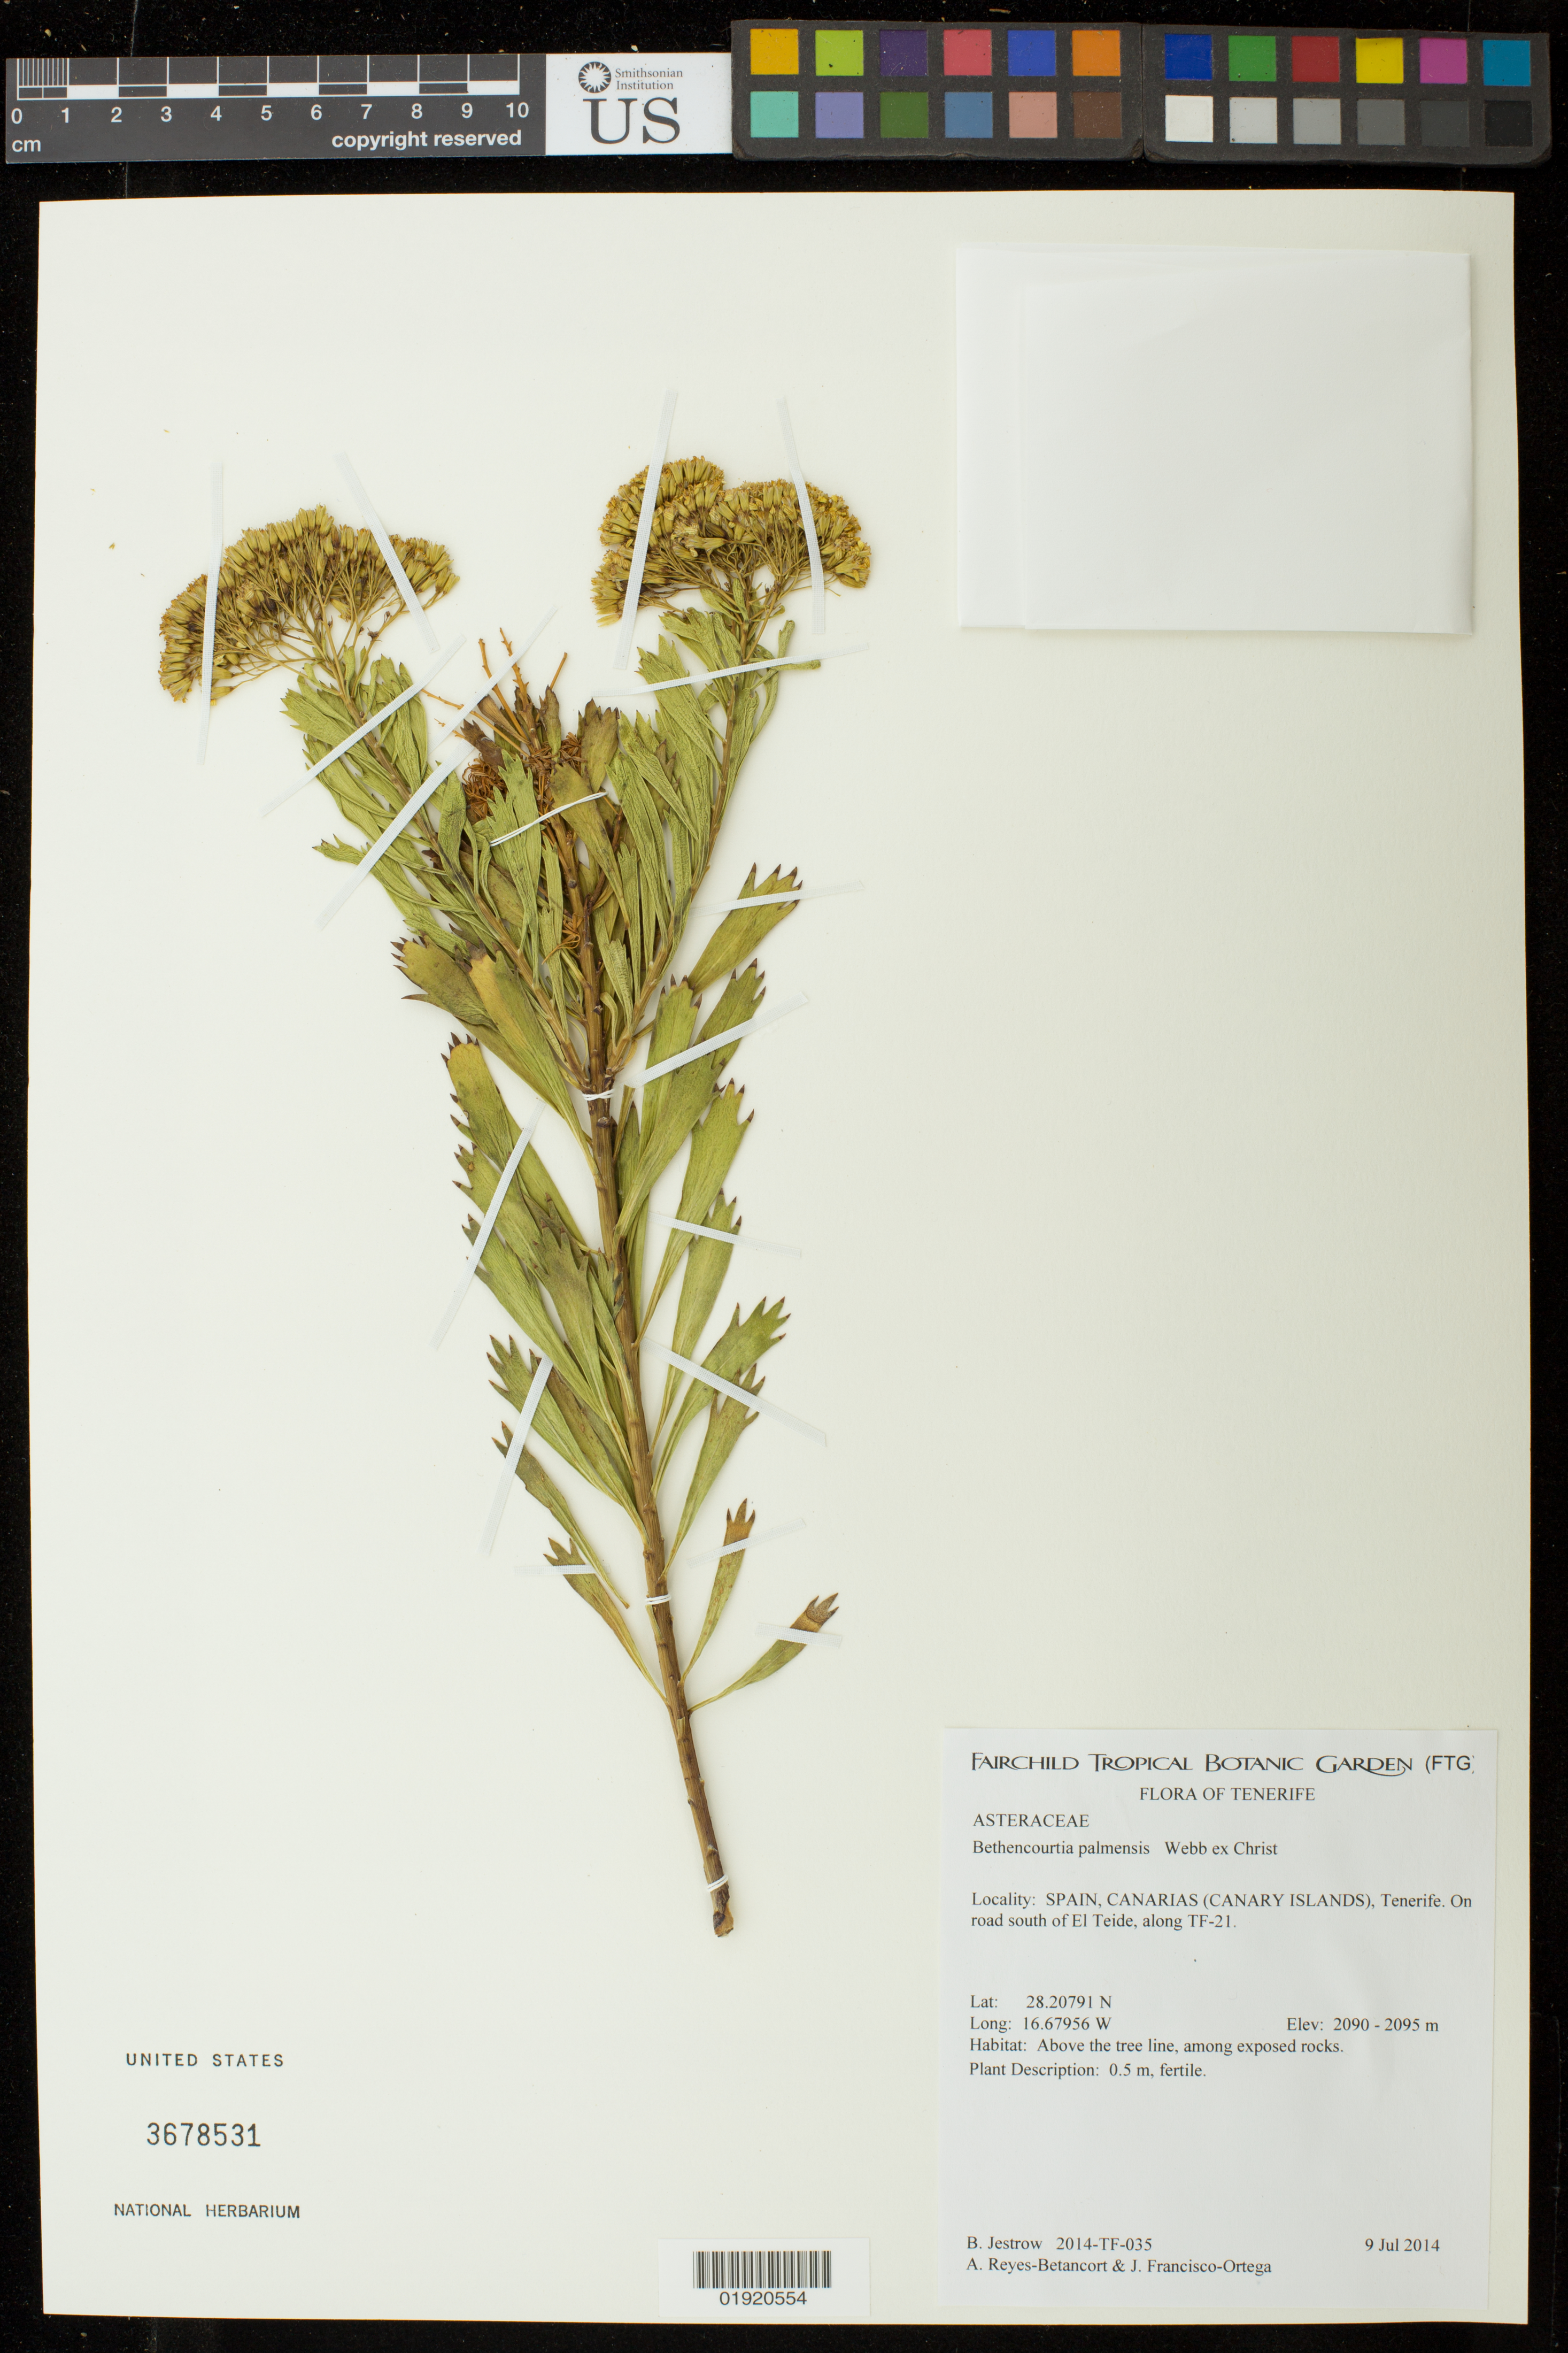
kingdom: Plantae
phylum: Tracheophyta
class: Magnoliopsida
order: Asterales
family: Asteraceae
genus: Bethencourtia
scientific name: Bethencourtia palmensis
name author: (Nees) Choisy ex Link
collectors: B. Jestrow, A. Reyes-Betancort & J. Fransisco-Ortega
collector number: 035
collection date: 2014-07-09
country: Spain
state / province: Canarias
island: Tenerife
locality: Spain, Canarias (Canary Islands), Tenerife.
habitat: Above the tree line, among exposed rocks.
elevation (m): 2090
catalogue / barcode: US 3678531